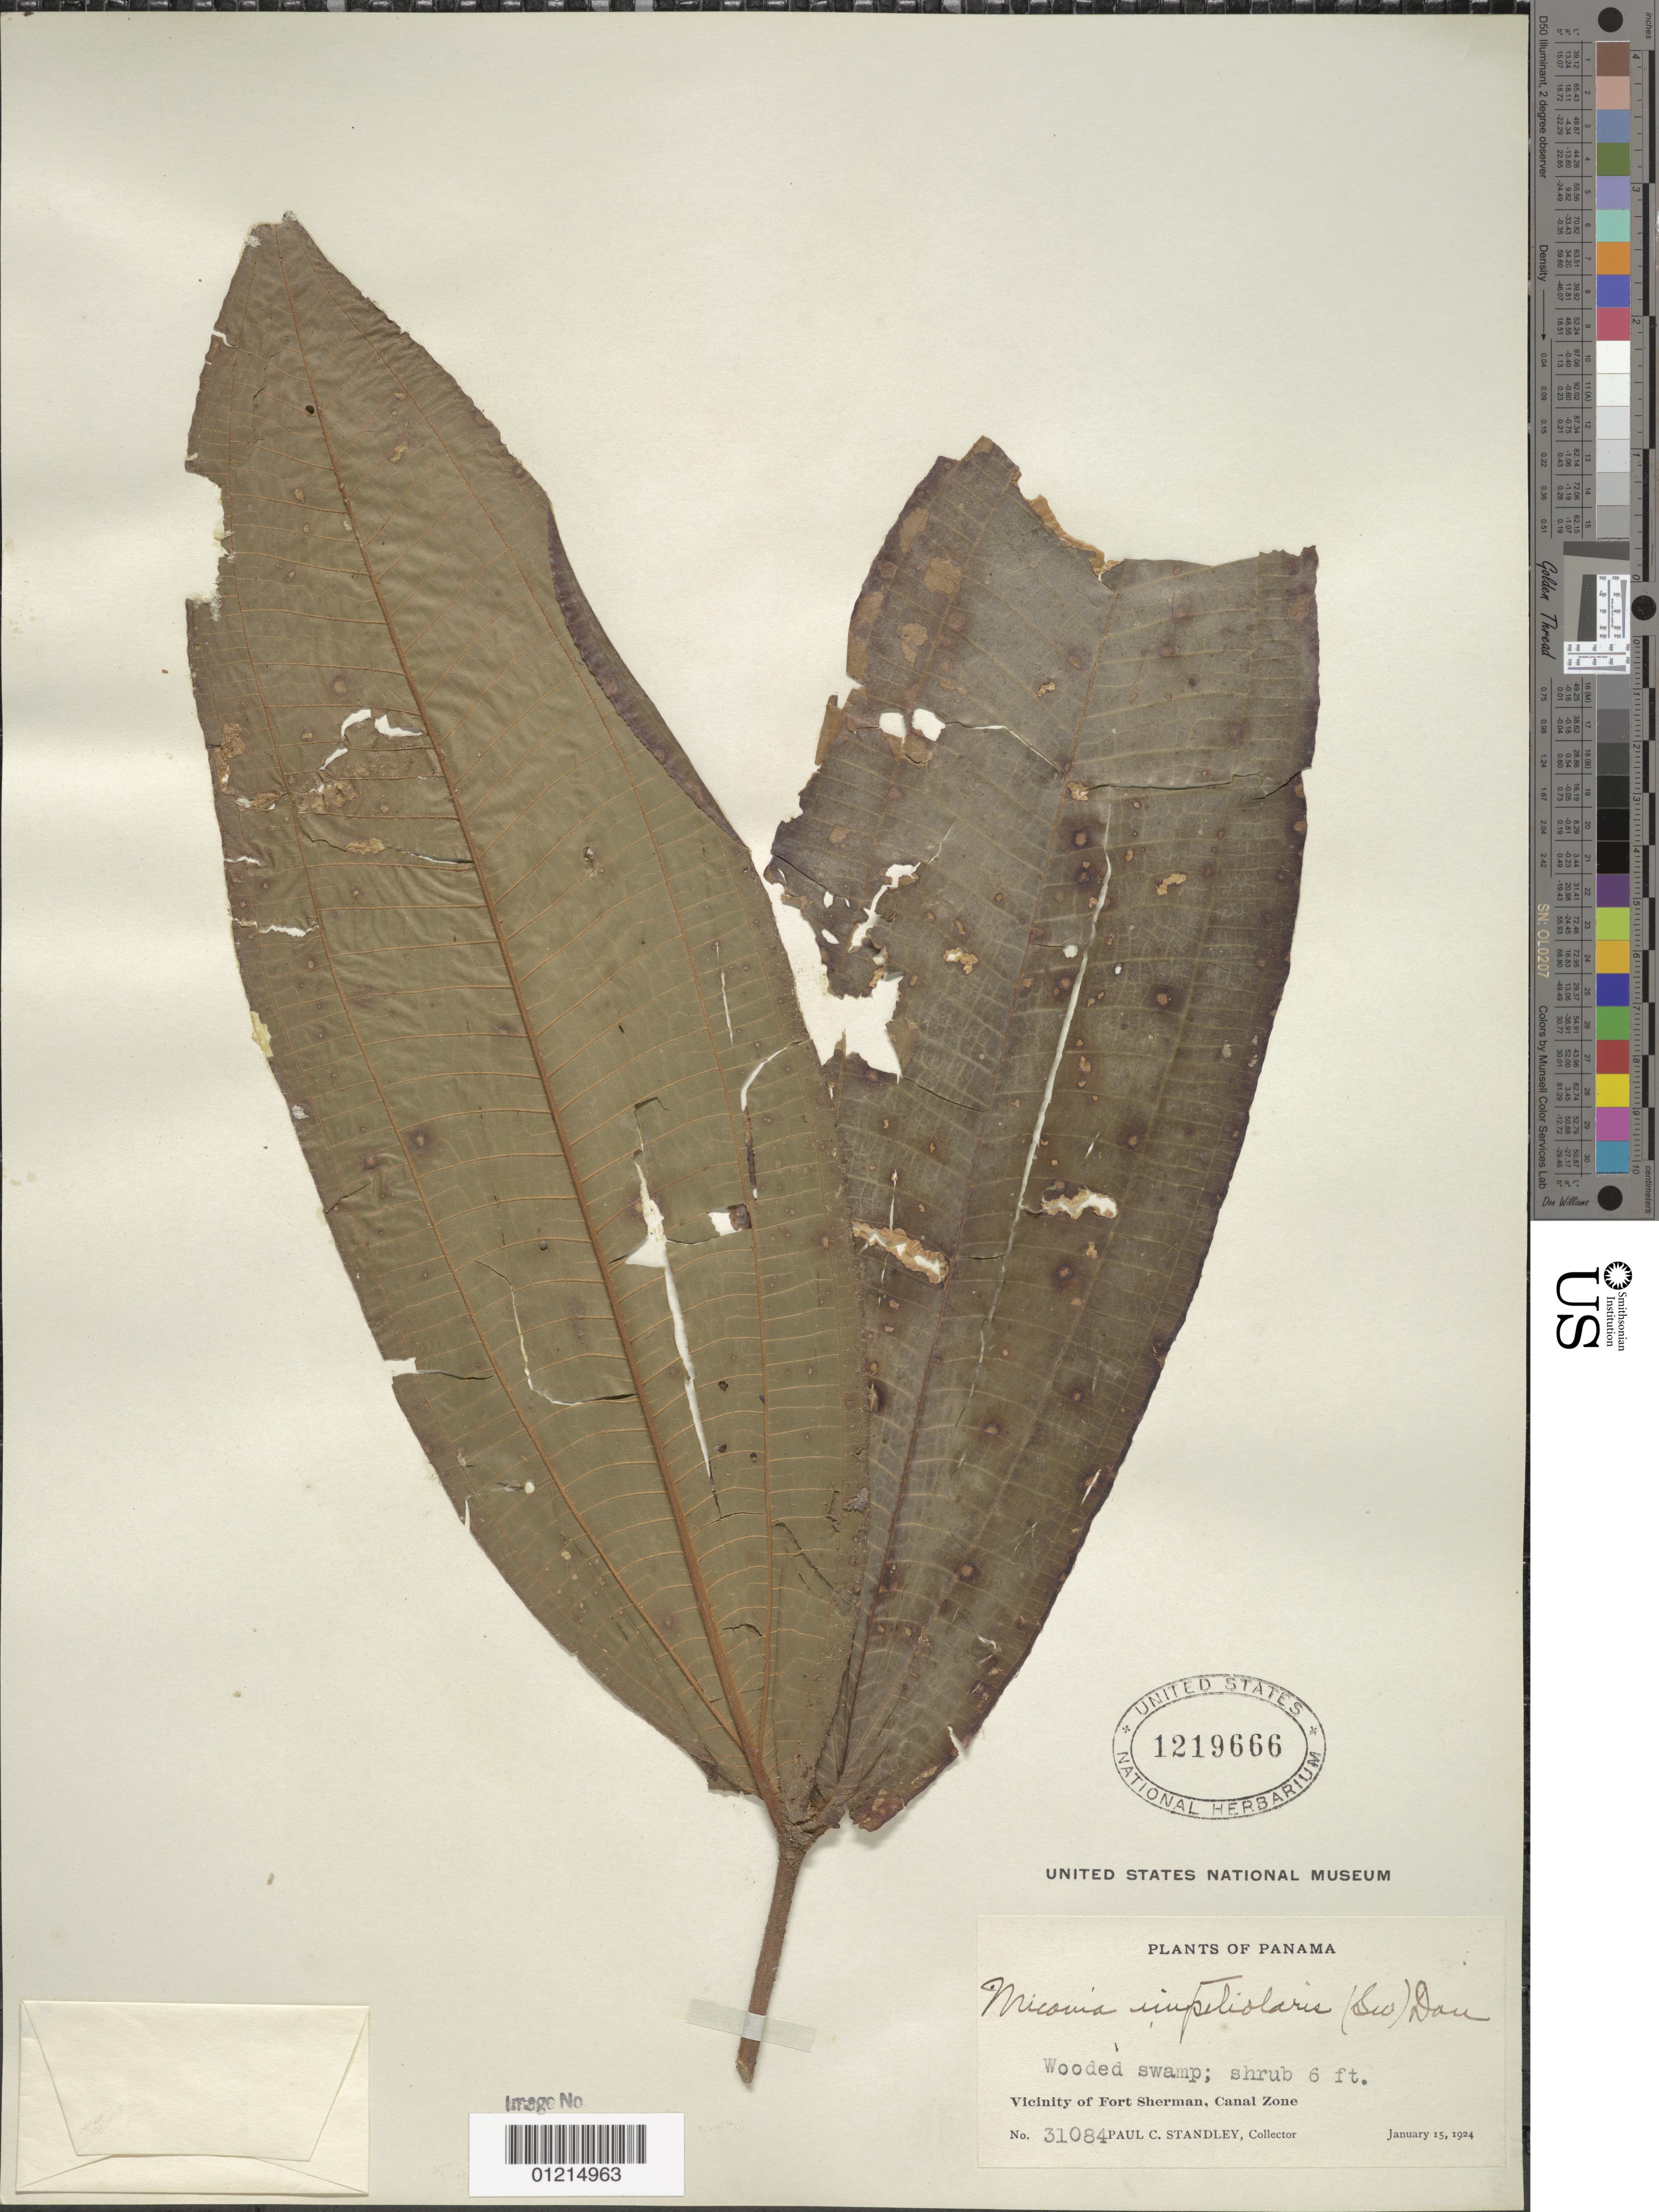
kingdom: Plantae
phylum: Tracheophyta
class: Magnoliopsida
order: Myrtales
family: Melastomataceae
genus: Miconia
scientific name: Miconia impetiolaris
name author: (Sw.) D. Don ex DC.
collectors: P. C. Standley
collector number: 31084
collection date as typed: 15 Jan 1924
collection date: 1924-01-15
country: Panama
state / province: Colón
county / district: Canal Zone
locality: Vicinity of Fort Sherman.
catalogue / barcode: US 1219666